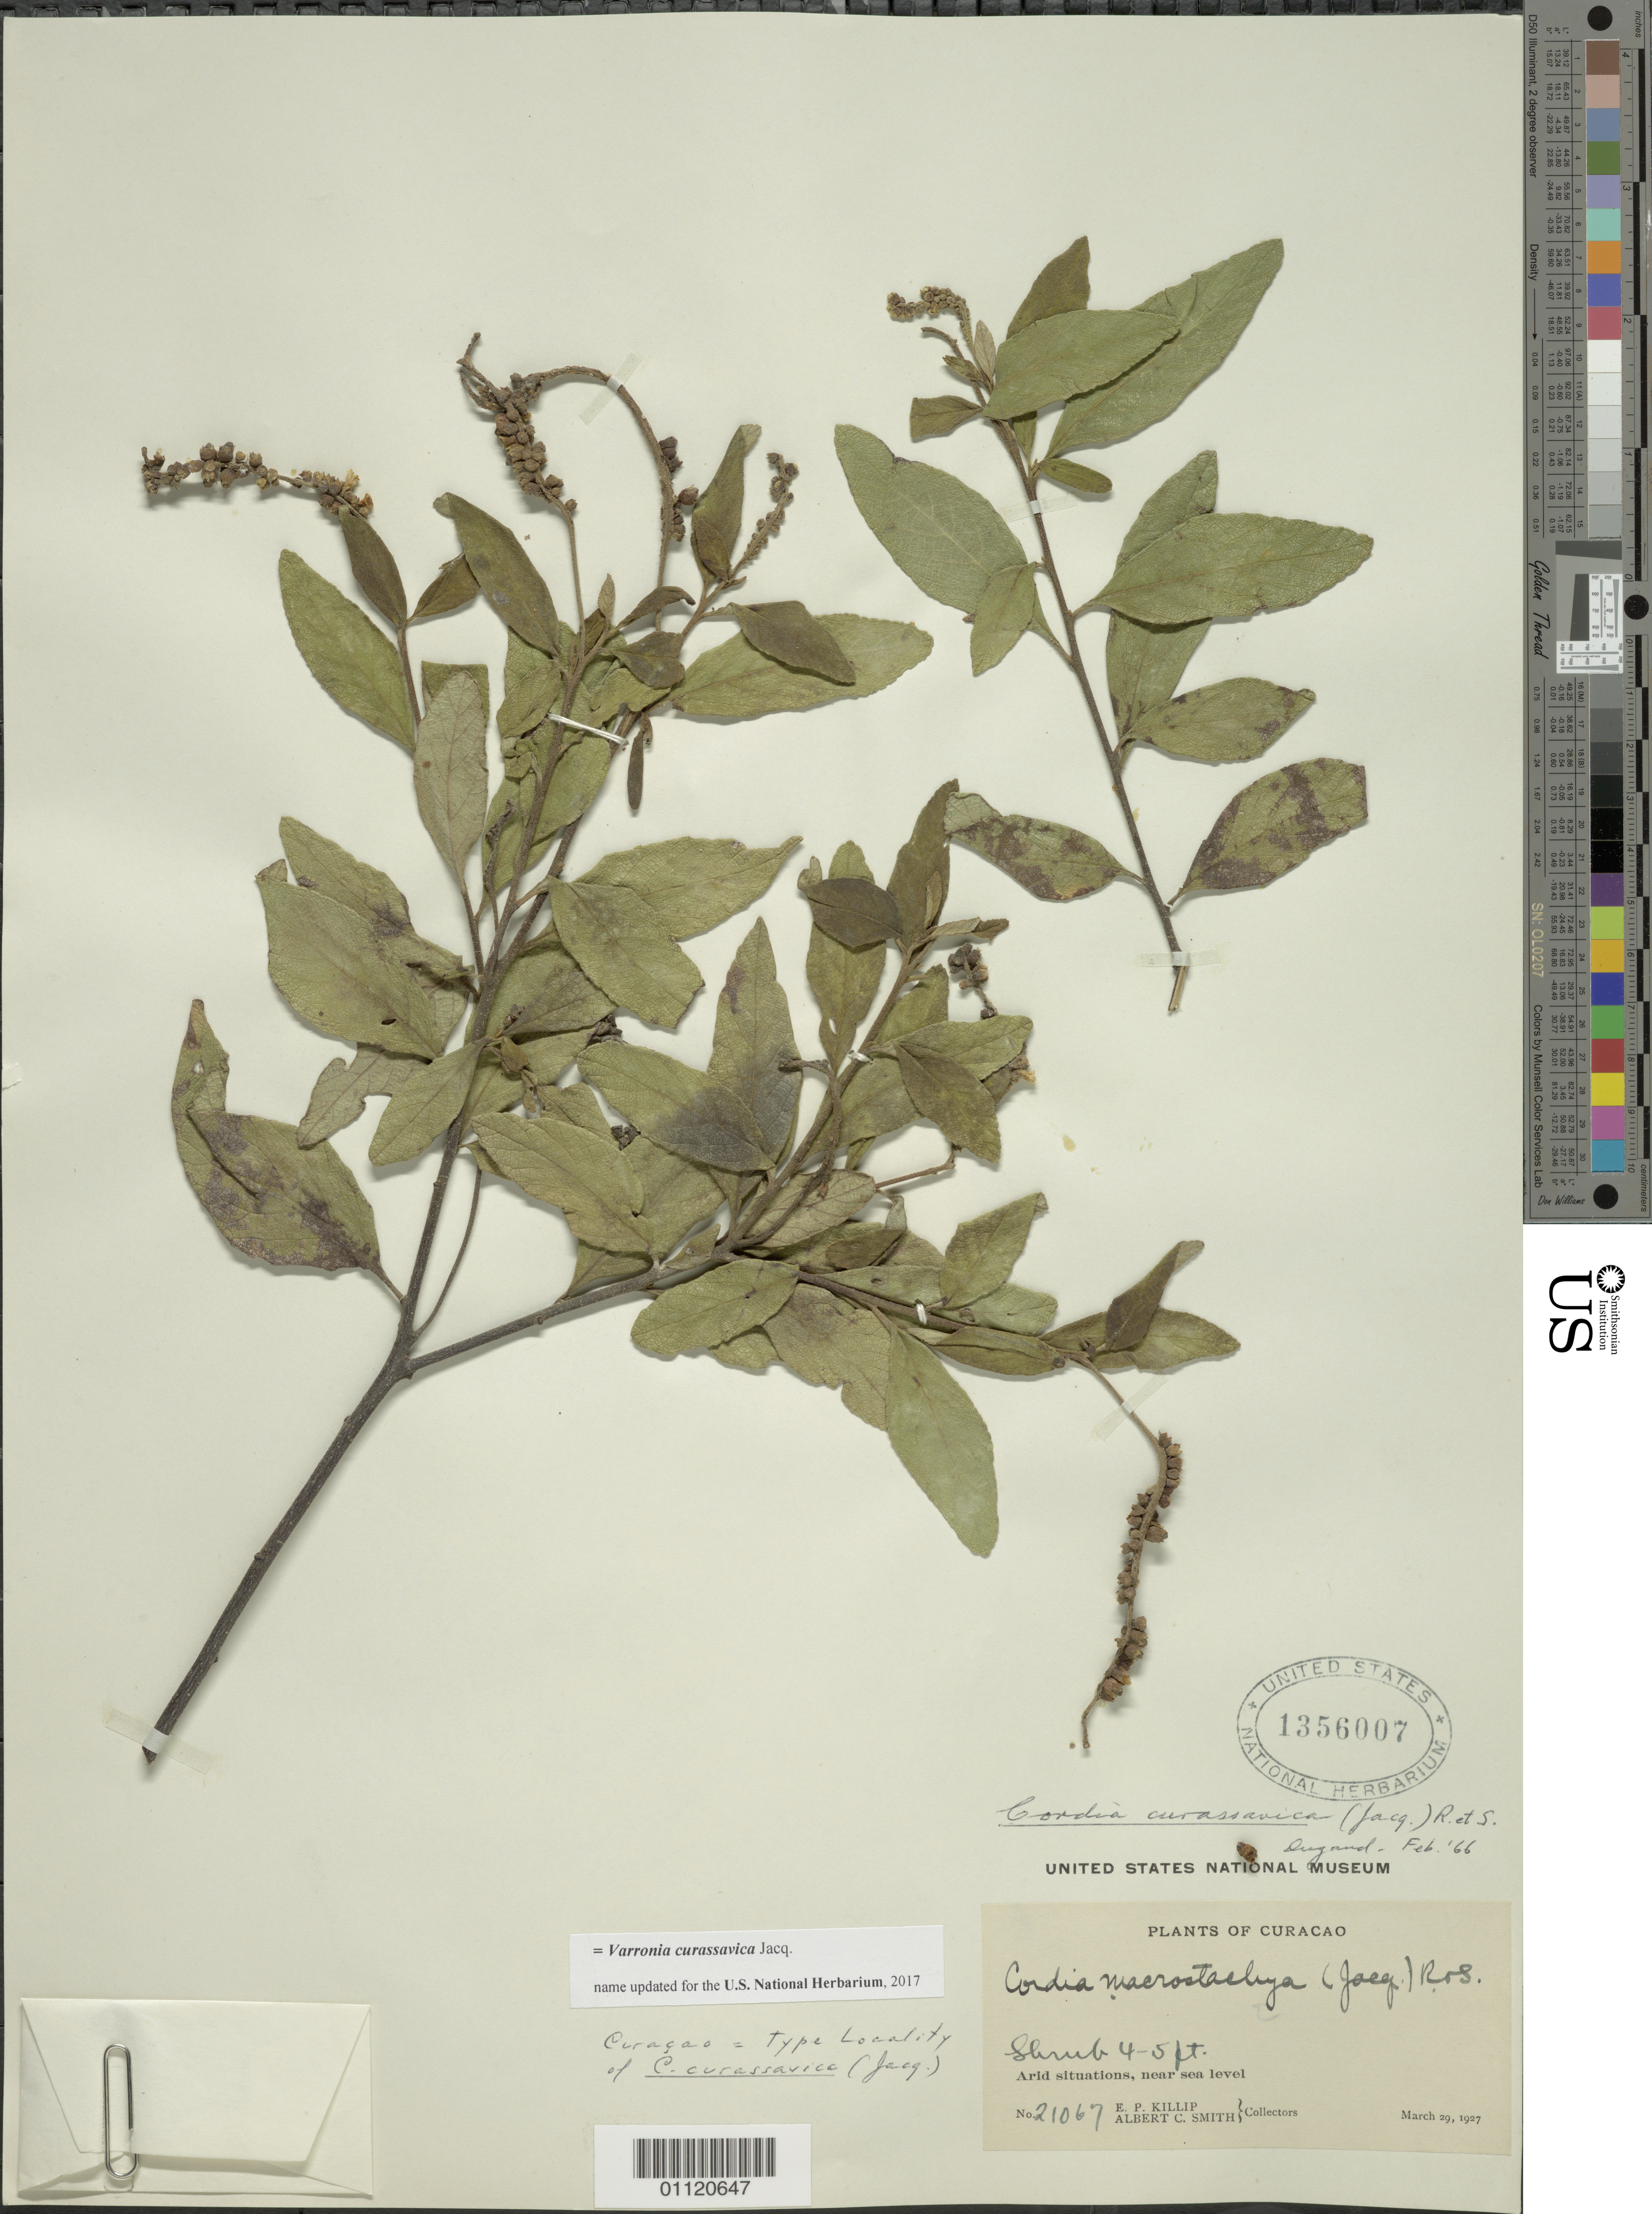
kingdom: Plantae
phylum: Tracheophyta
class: Magnoliopsida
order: Boraginales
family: Cordiaceae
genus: Varronia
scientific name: Varronia curassavica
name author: Jacq.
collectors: E. P. Killip & A. C. Smith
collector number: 21067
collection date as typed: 29 Mar 1927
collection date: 1927-03-29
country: Curaçao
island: Curaçao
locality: Arid situations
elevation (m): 0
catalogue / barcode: US 1356007